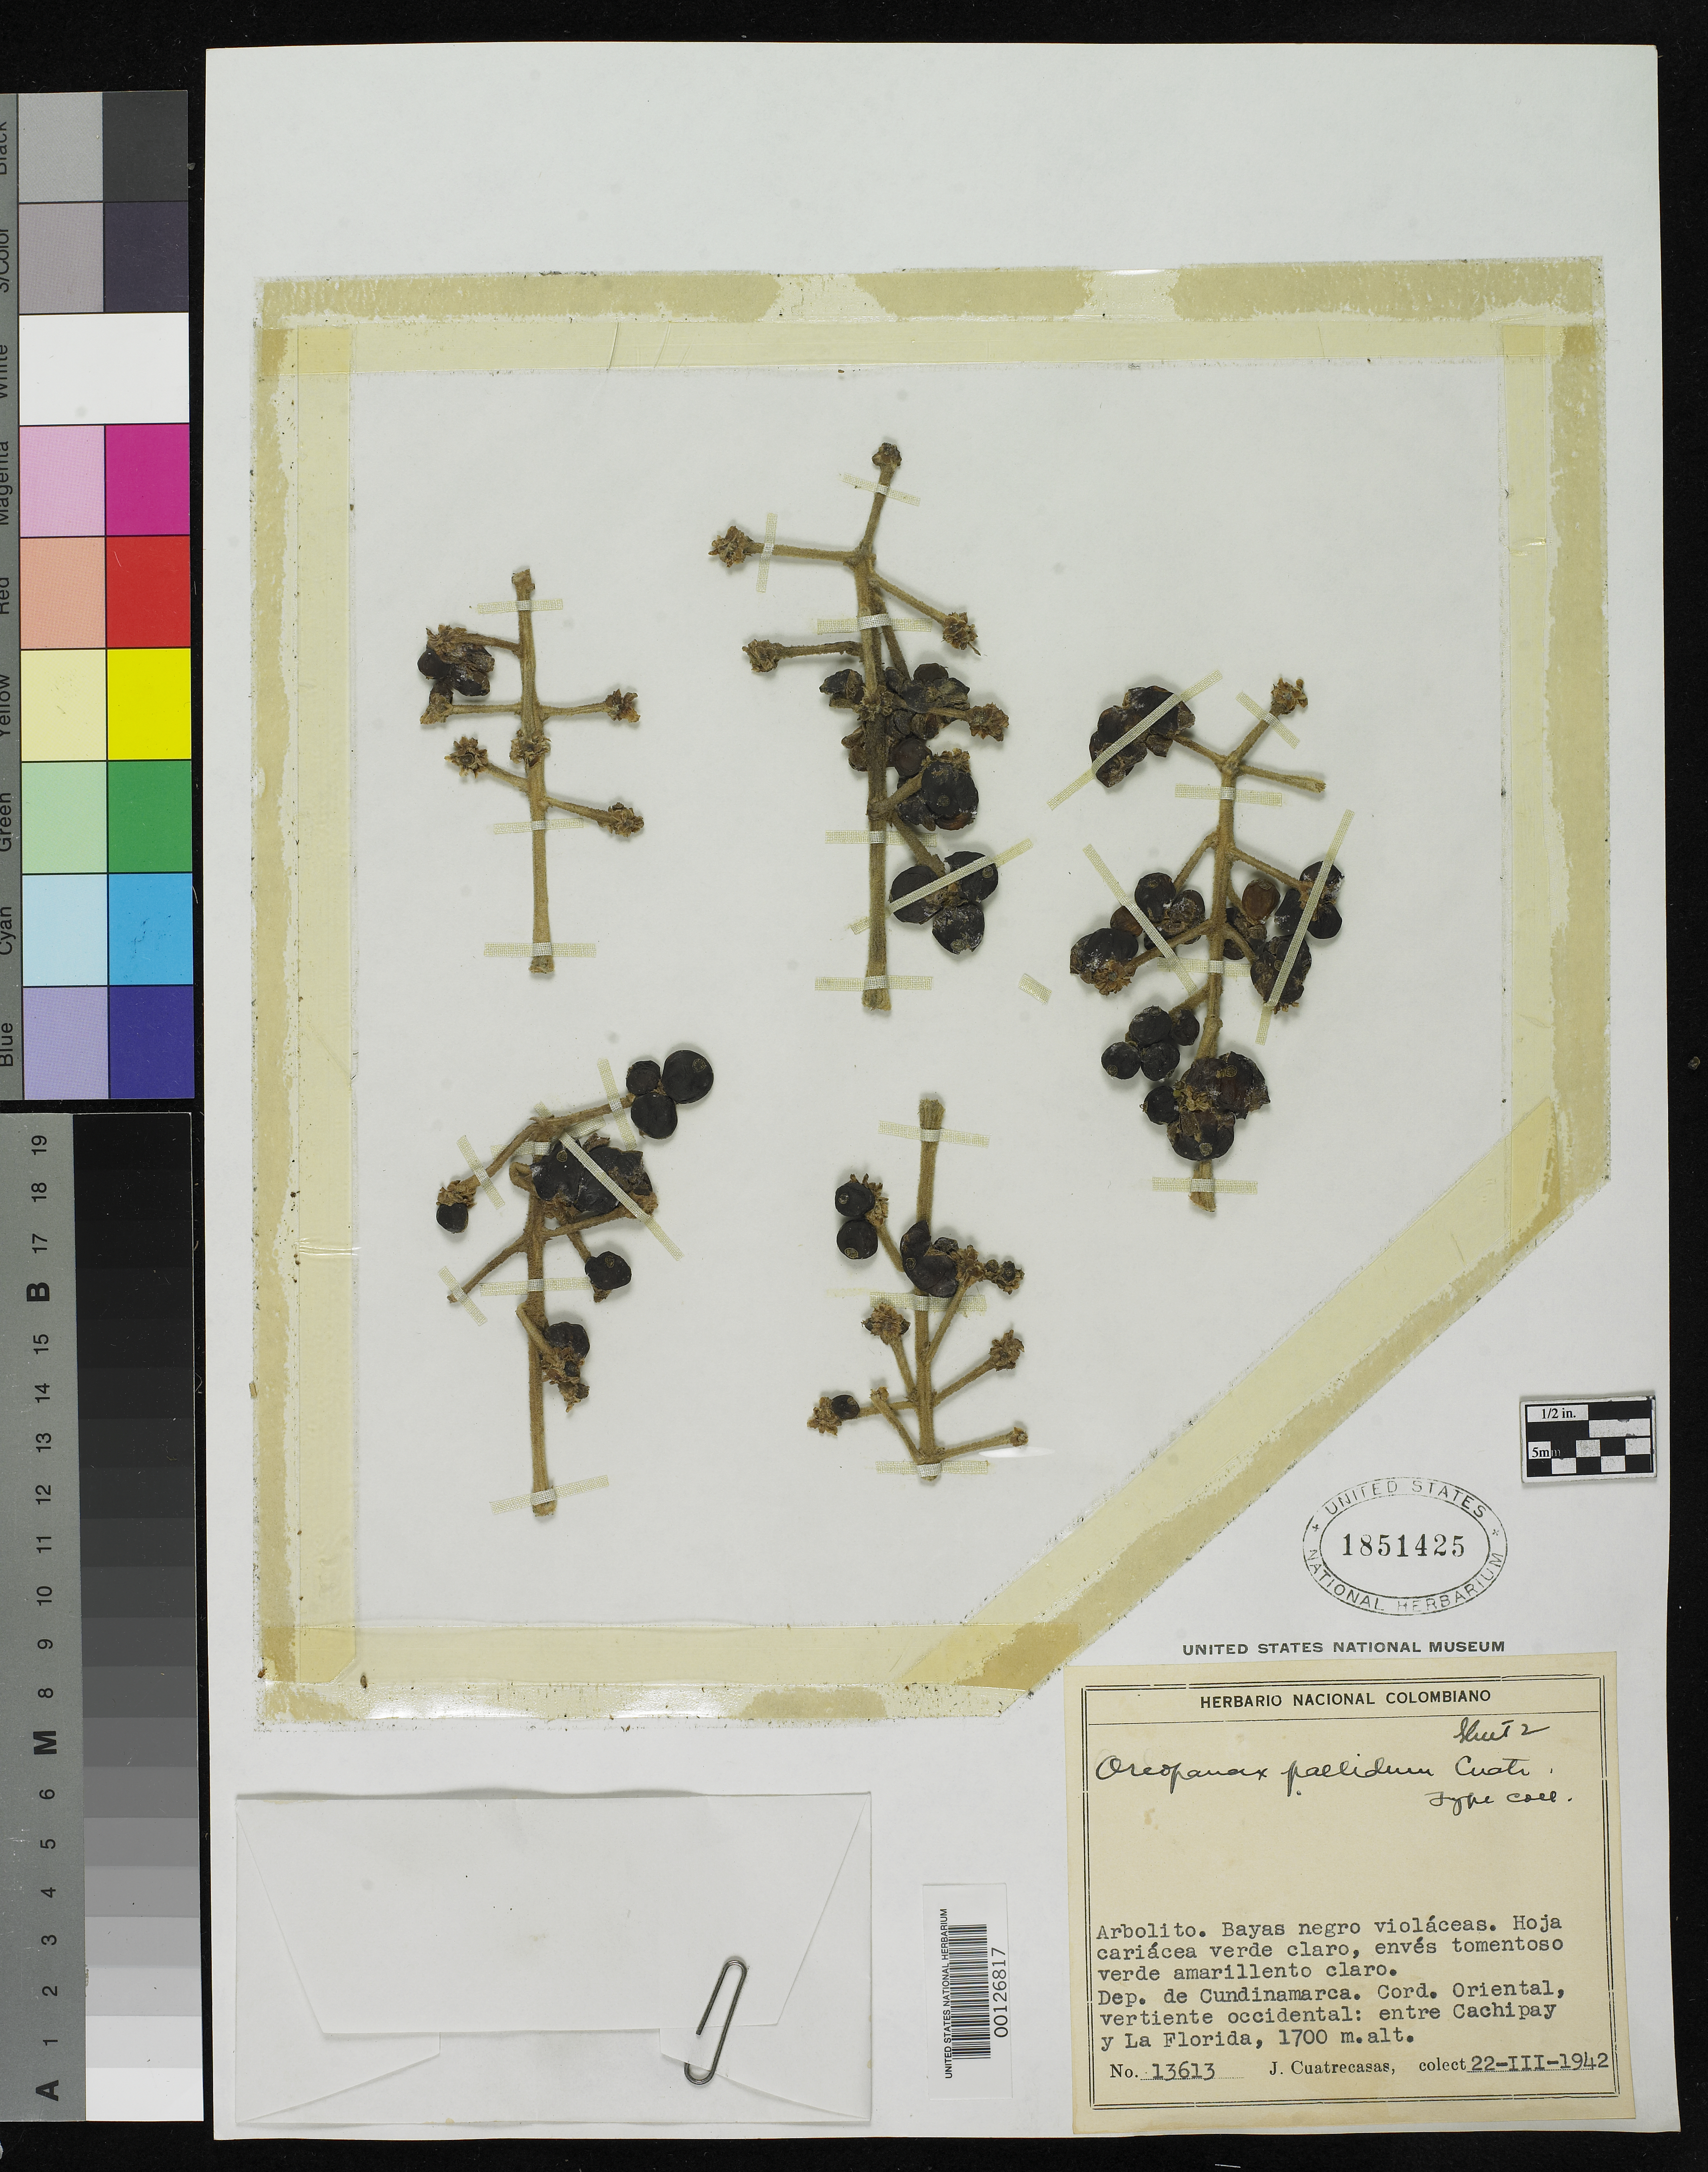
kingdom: Plantae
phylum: Tracheophyta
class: Magnoliopsida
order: Apiales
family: Araliaceae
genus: Oreopanax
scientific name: Oreopanax pallidus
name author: Cuatrec.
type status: Isotype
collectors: J. Cuatrecasas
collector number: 13613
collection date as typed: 22 Mar 1942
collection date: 1942-03-22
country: Colombia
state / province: Cundinamarca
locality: Between Cachipay and La Florida.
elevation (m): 1700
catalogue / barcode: US 1851425